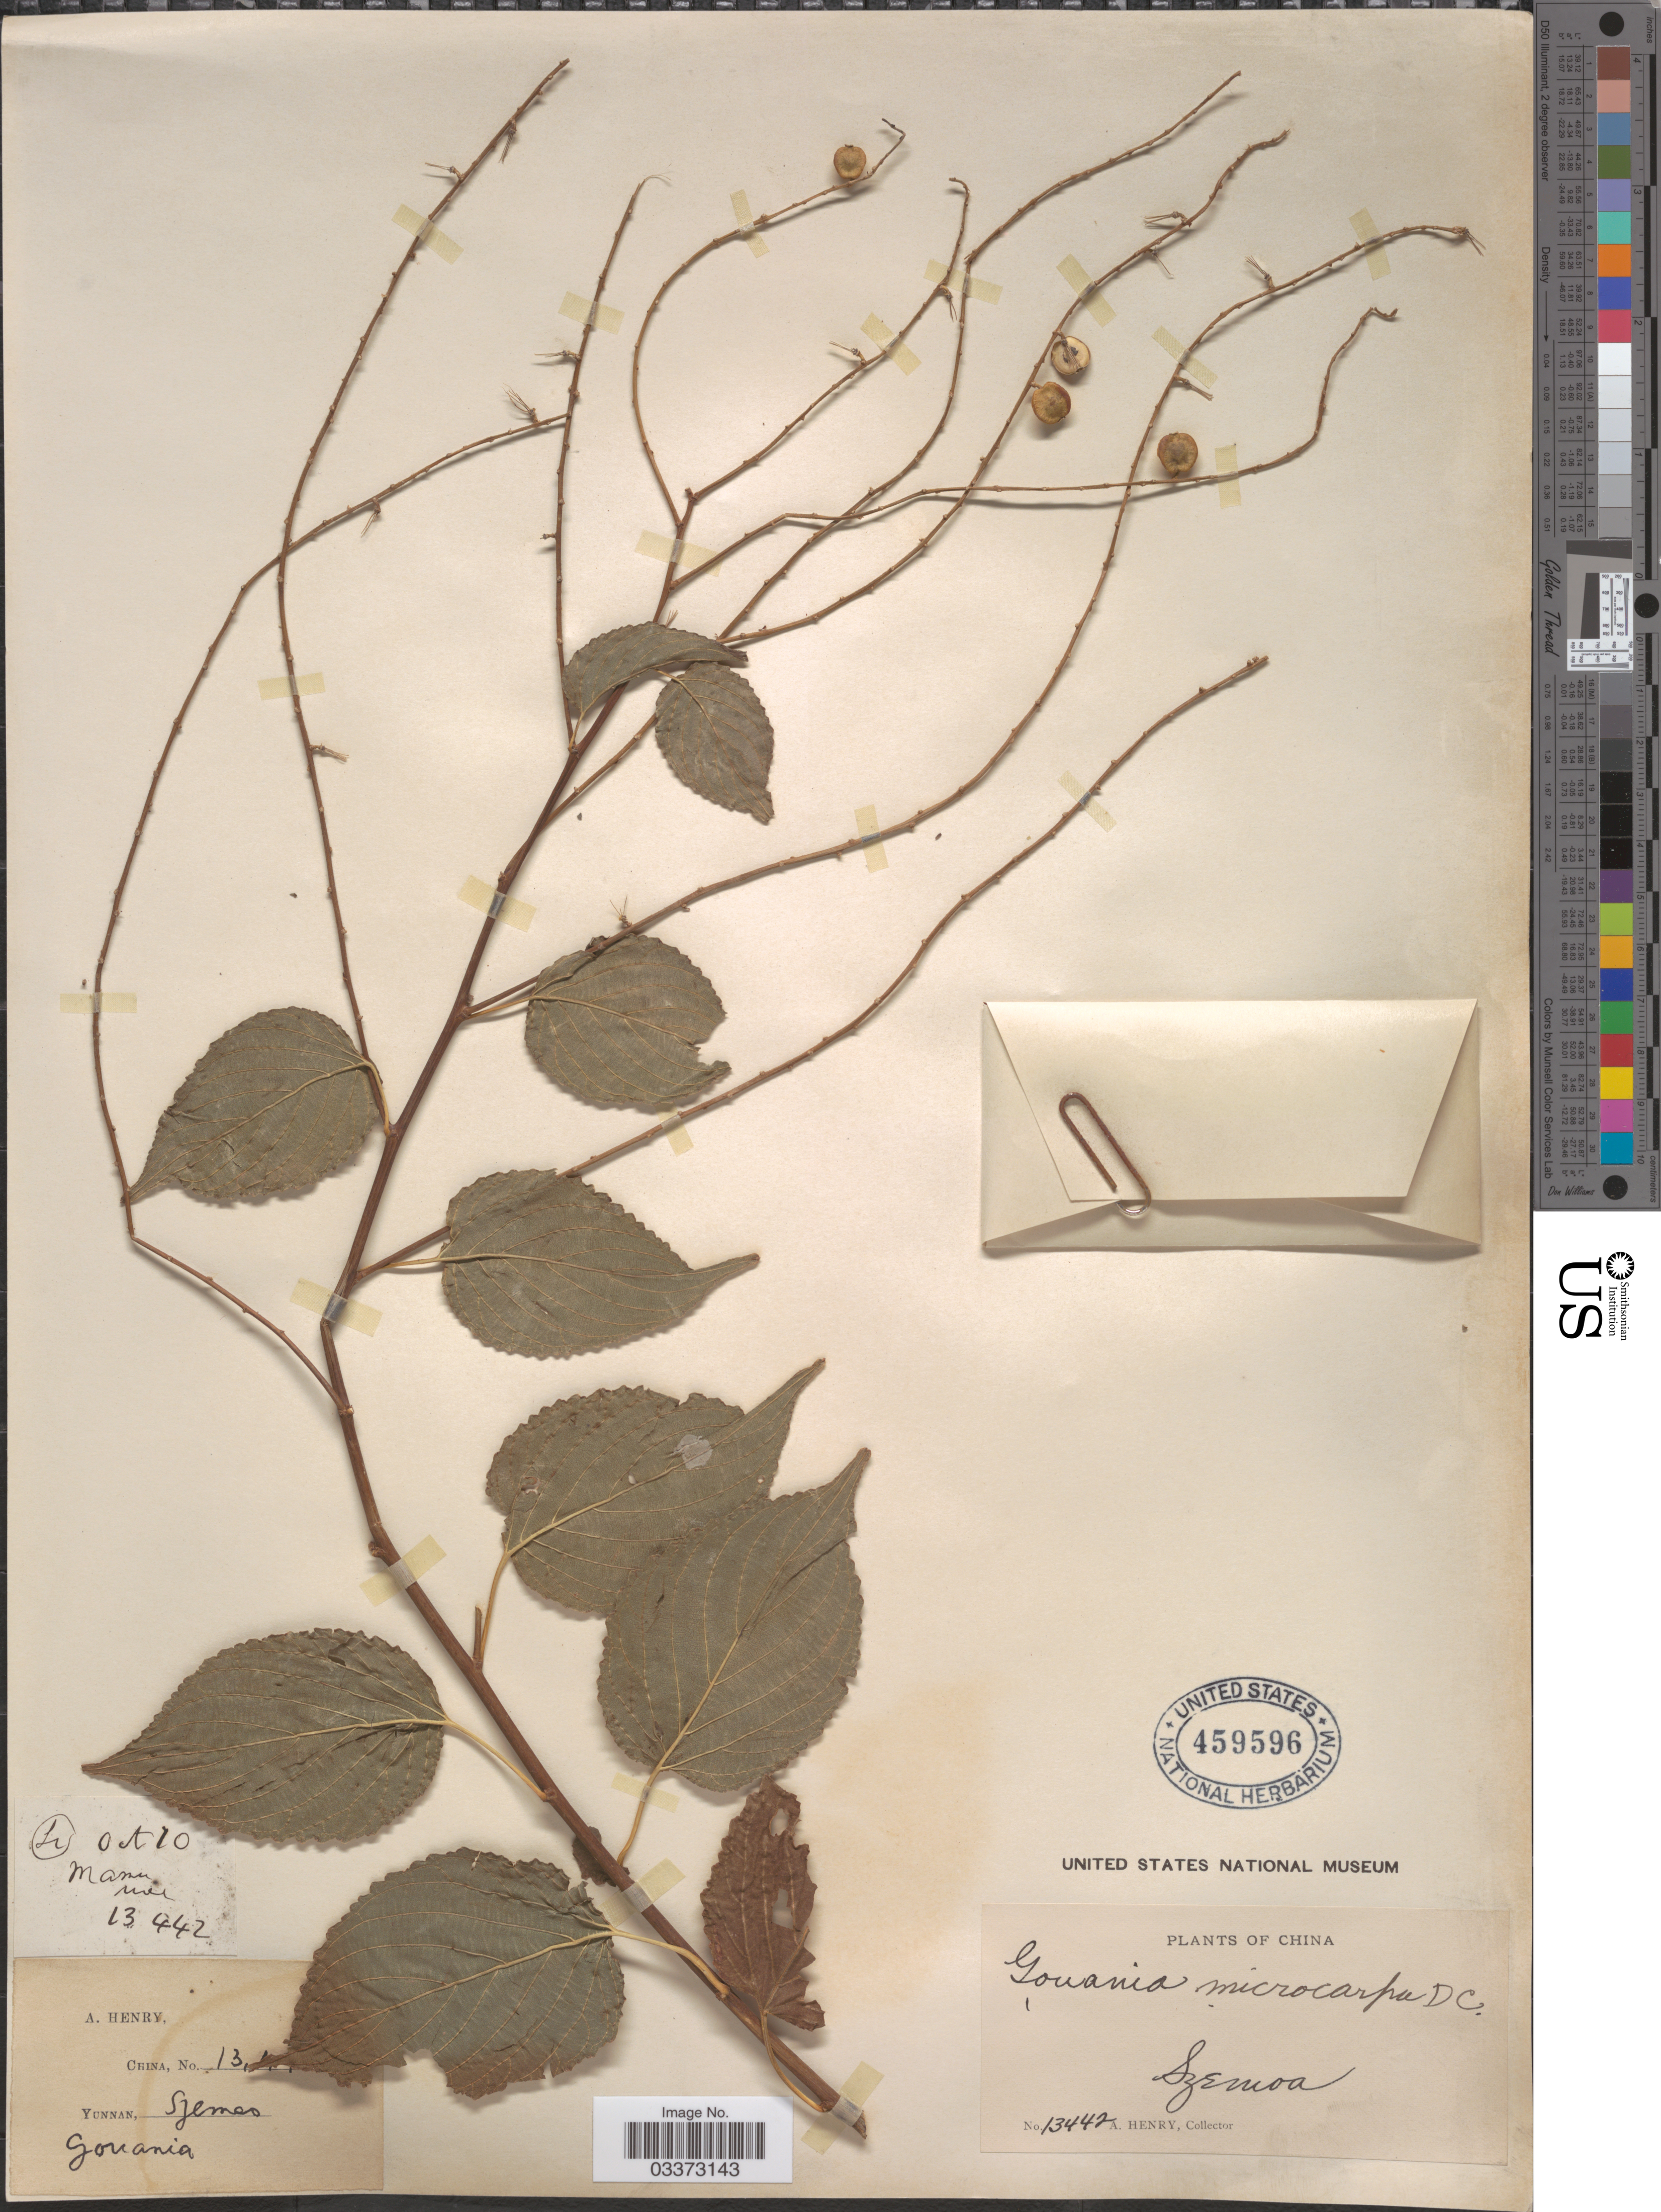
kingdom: Plantae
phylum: Tracheophyta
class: Magnoliopsida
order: Rosales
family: Rhamnaceae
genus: Gouania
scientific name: Gouania microcarpa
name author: DC.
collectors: A. Henry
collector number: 13442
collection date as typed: Transcribed d/m/y: /10/10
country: China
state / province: Yunnan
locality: Szemao. [illegible text].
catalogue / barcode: US 459596